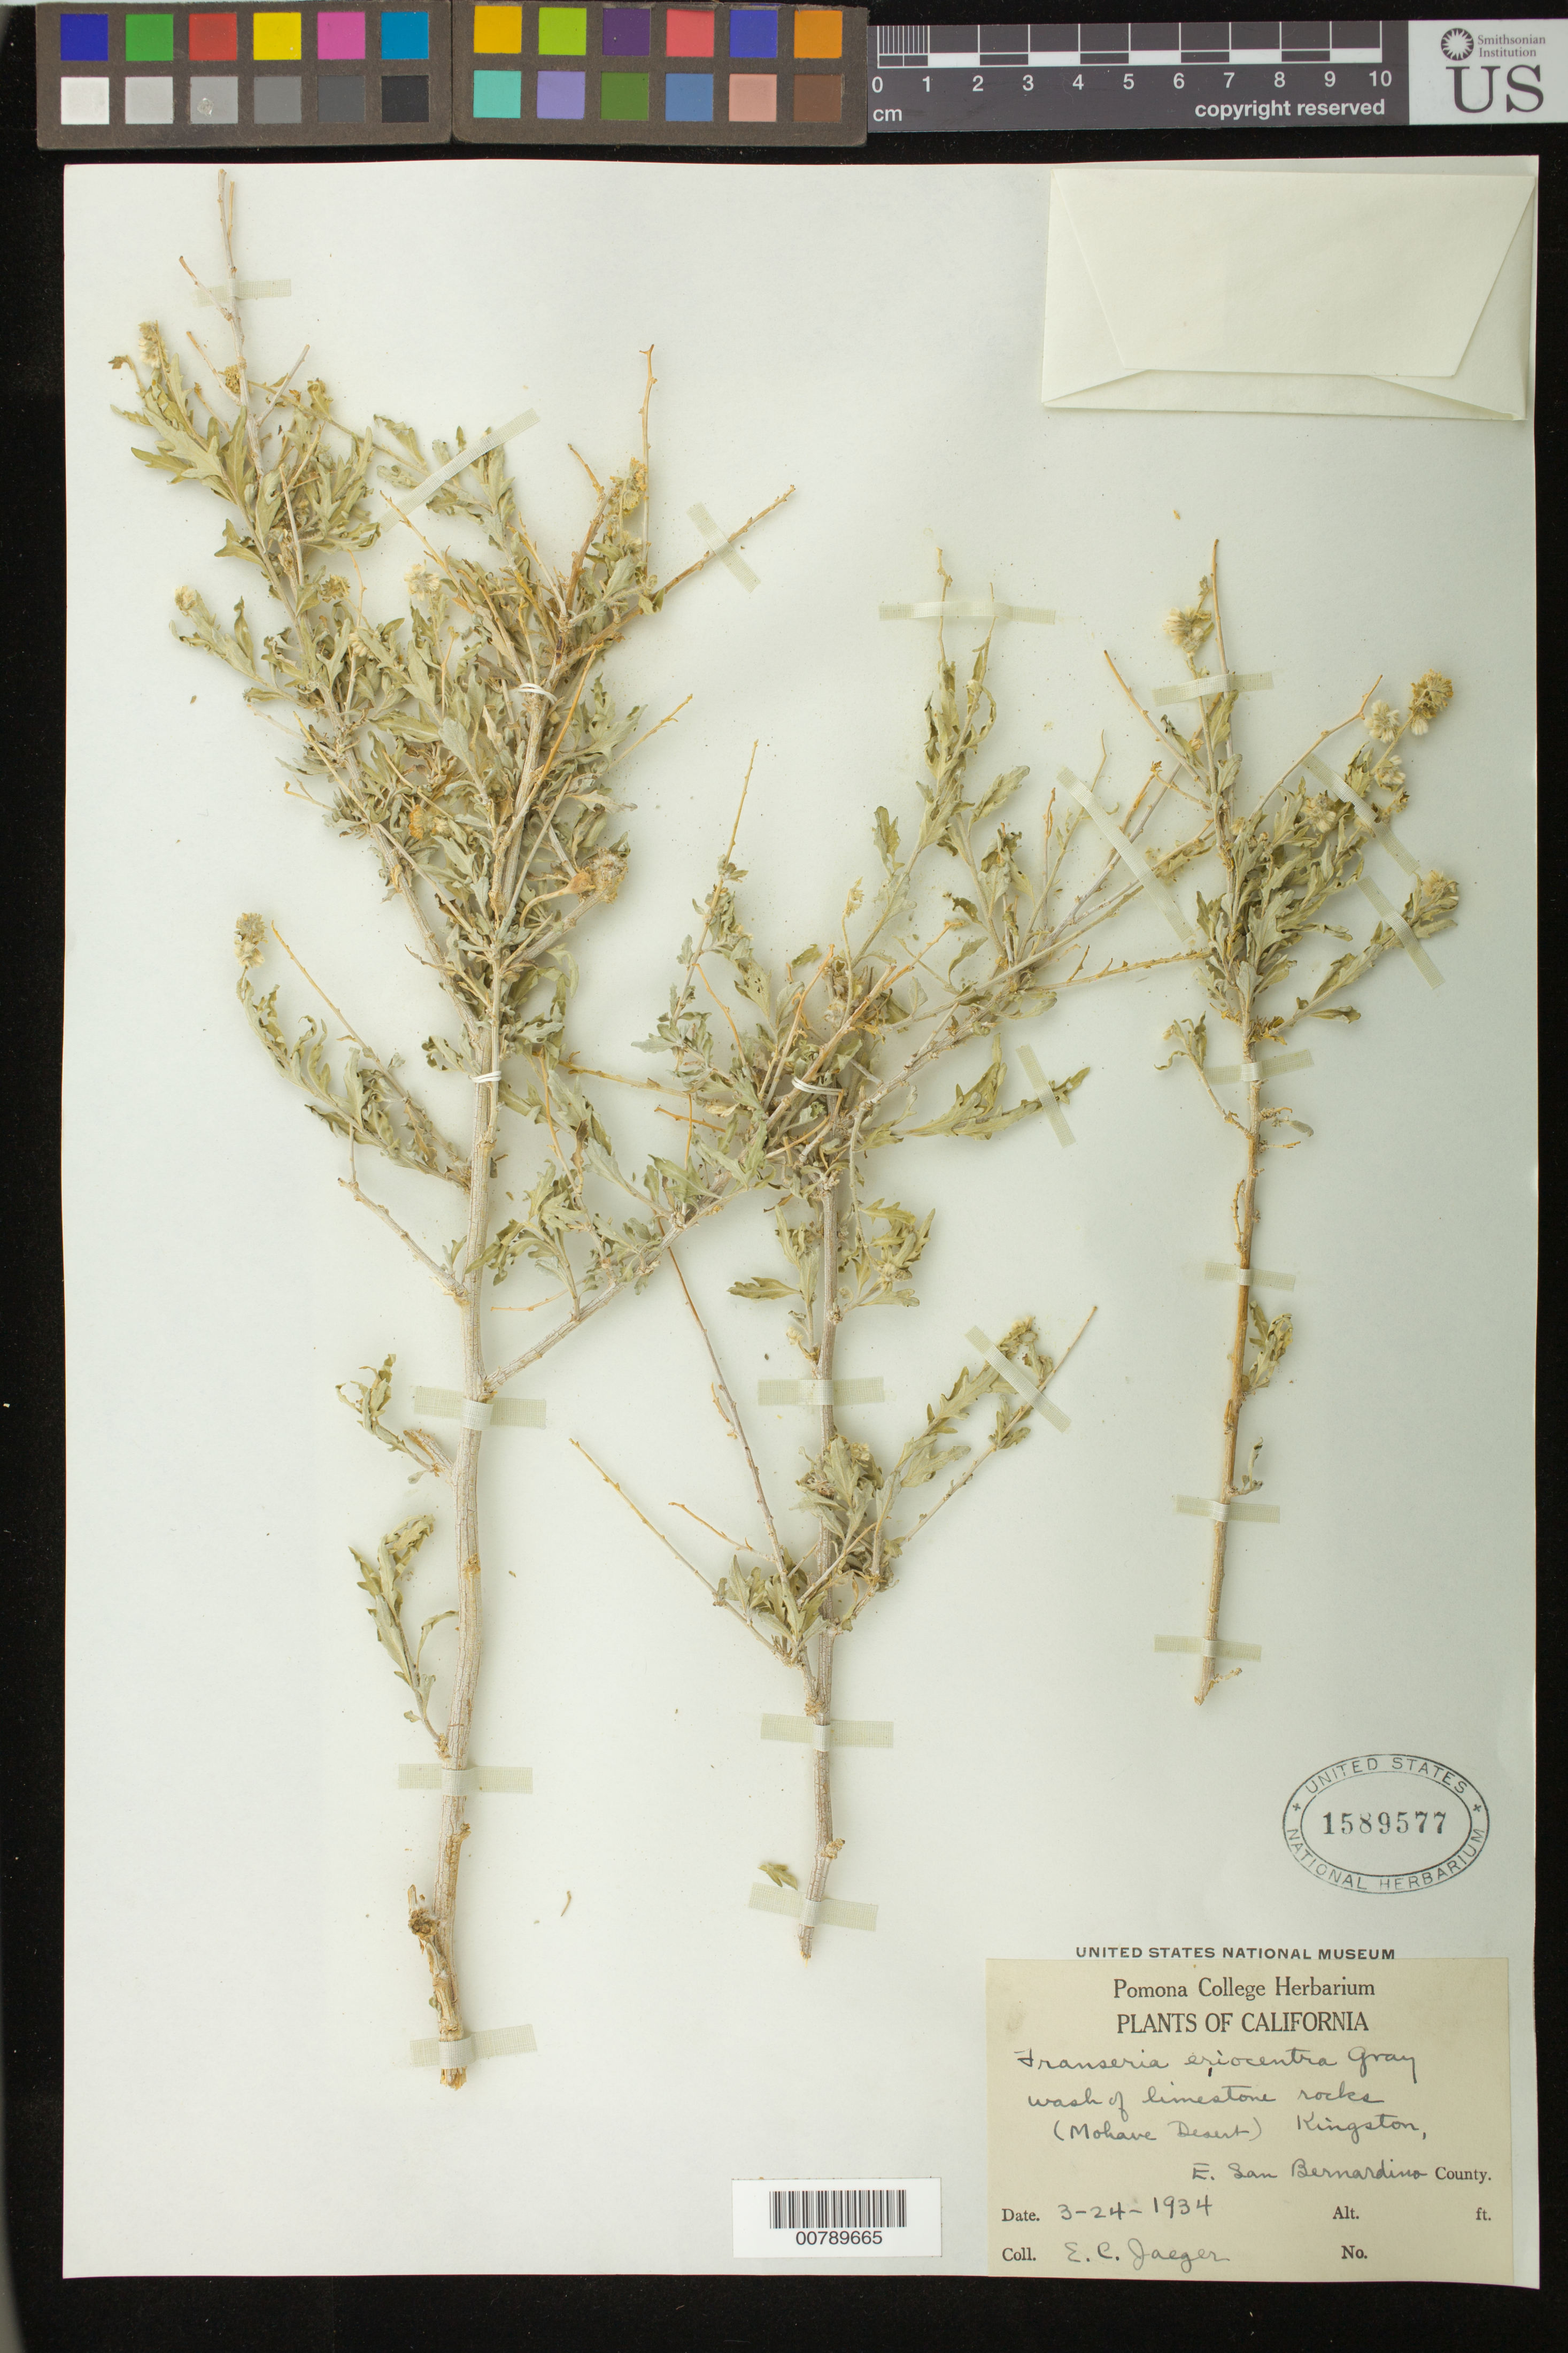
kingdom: Plantae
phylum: Tracheophyta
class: Magnoliopsida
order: Asterales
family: Asteraceae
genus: Franseria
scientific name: Franseria eriocentra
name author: A. Gray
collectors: E. Jaeger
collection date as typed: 3-24-1934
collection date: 1934-03-24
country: United States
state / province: California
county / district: San Bernardino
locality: Mohave Desert, Kingston, E. San Bernardino County.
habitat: Wash of limestone rocks.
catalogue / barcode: US 1589577